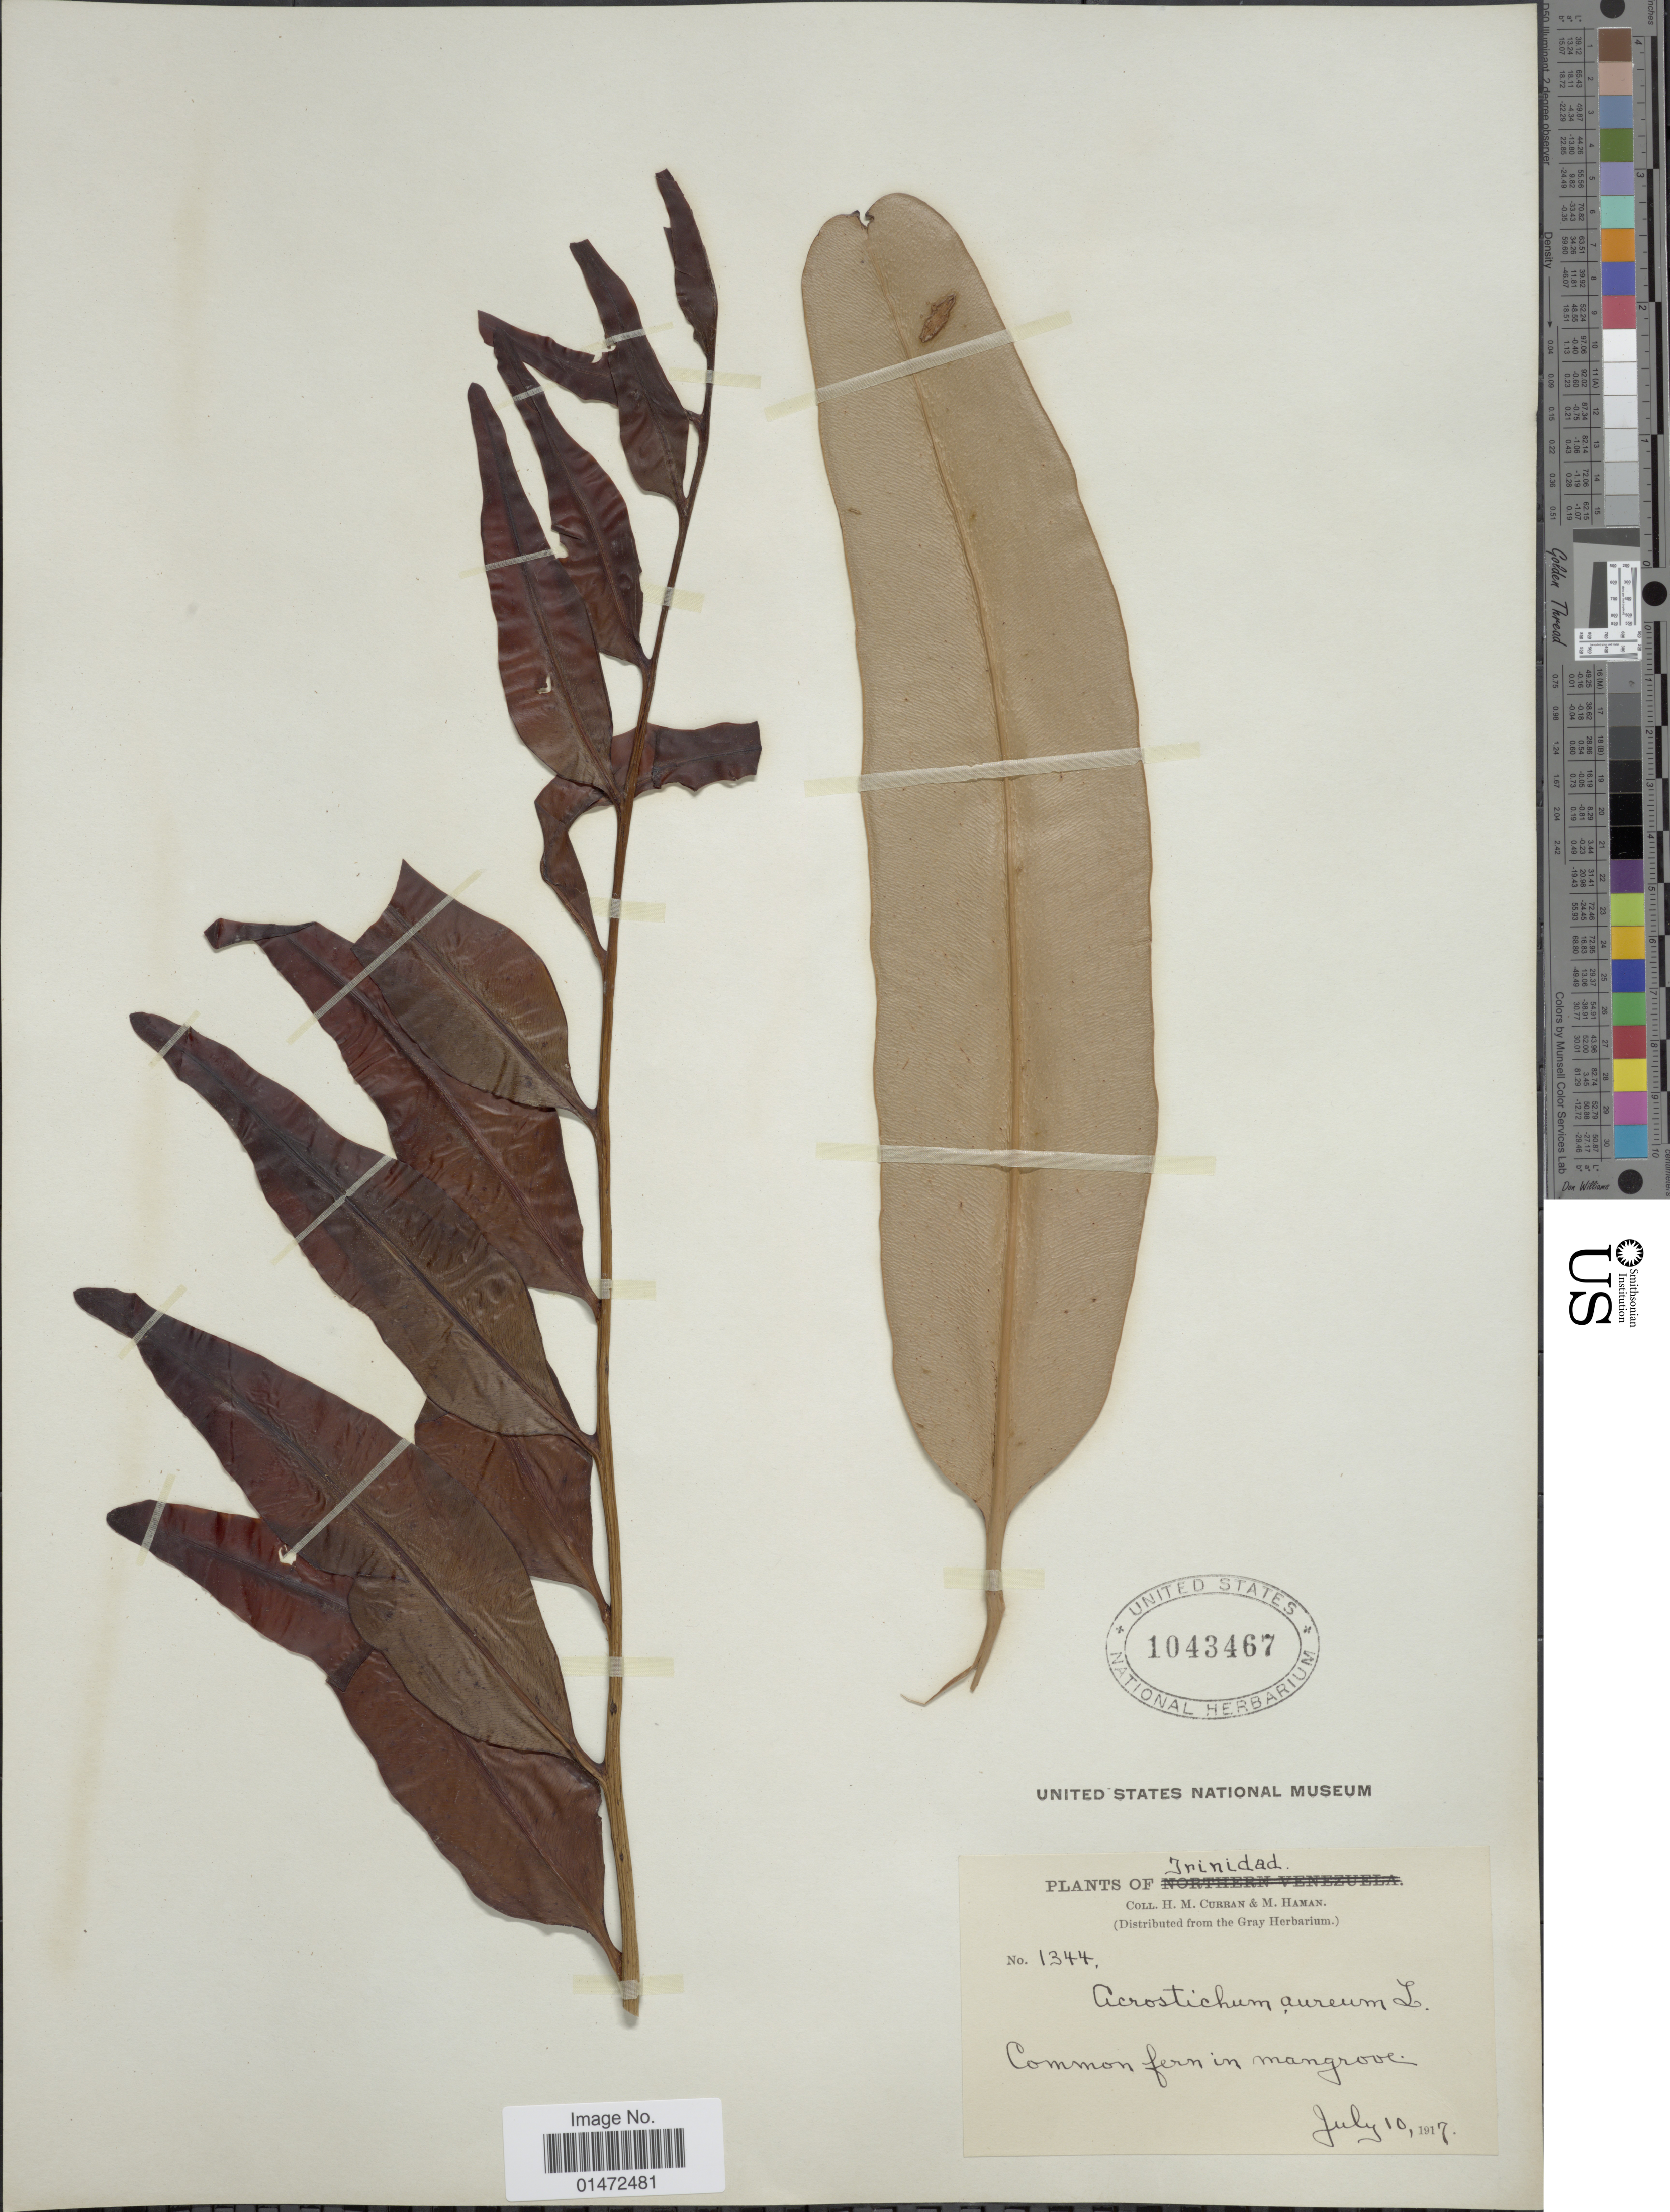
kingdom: Plantae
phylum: Tracheophyta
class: Polypodiopsida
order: Polypodiales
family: Pteridaceae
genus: Acrostichum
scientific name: Acrostichum aureum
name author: L.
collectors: H. M. Curran & M. Haman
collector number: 1344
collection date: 1917-07-10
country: Trinidad and Tobago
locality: Trinidad. Common fern in mangrove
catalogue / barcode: US 1043467